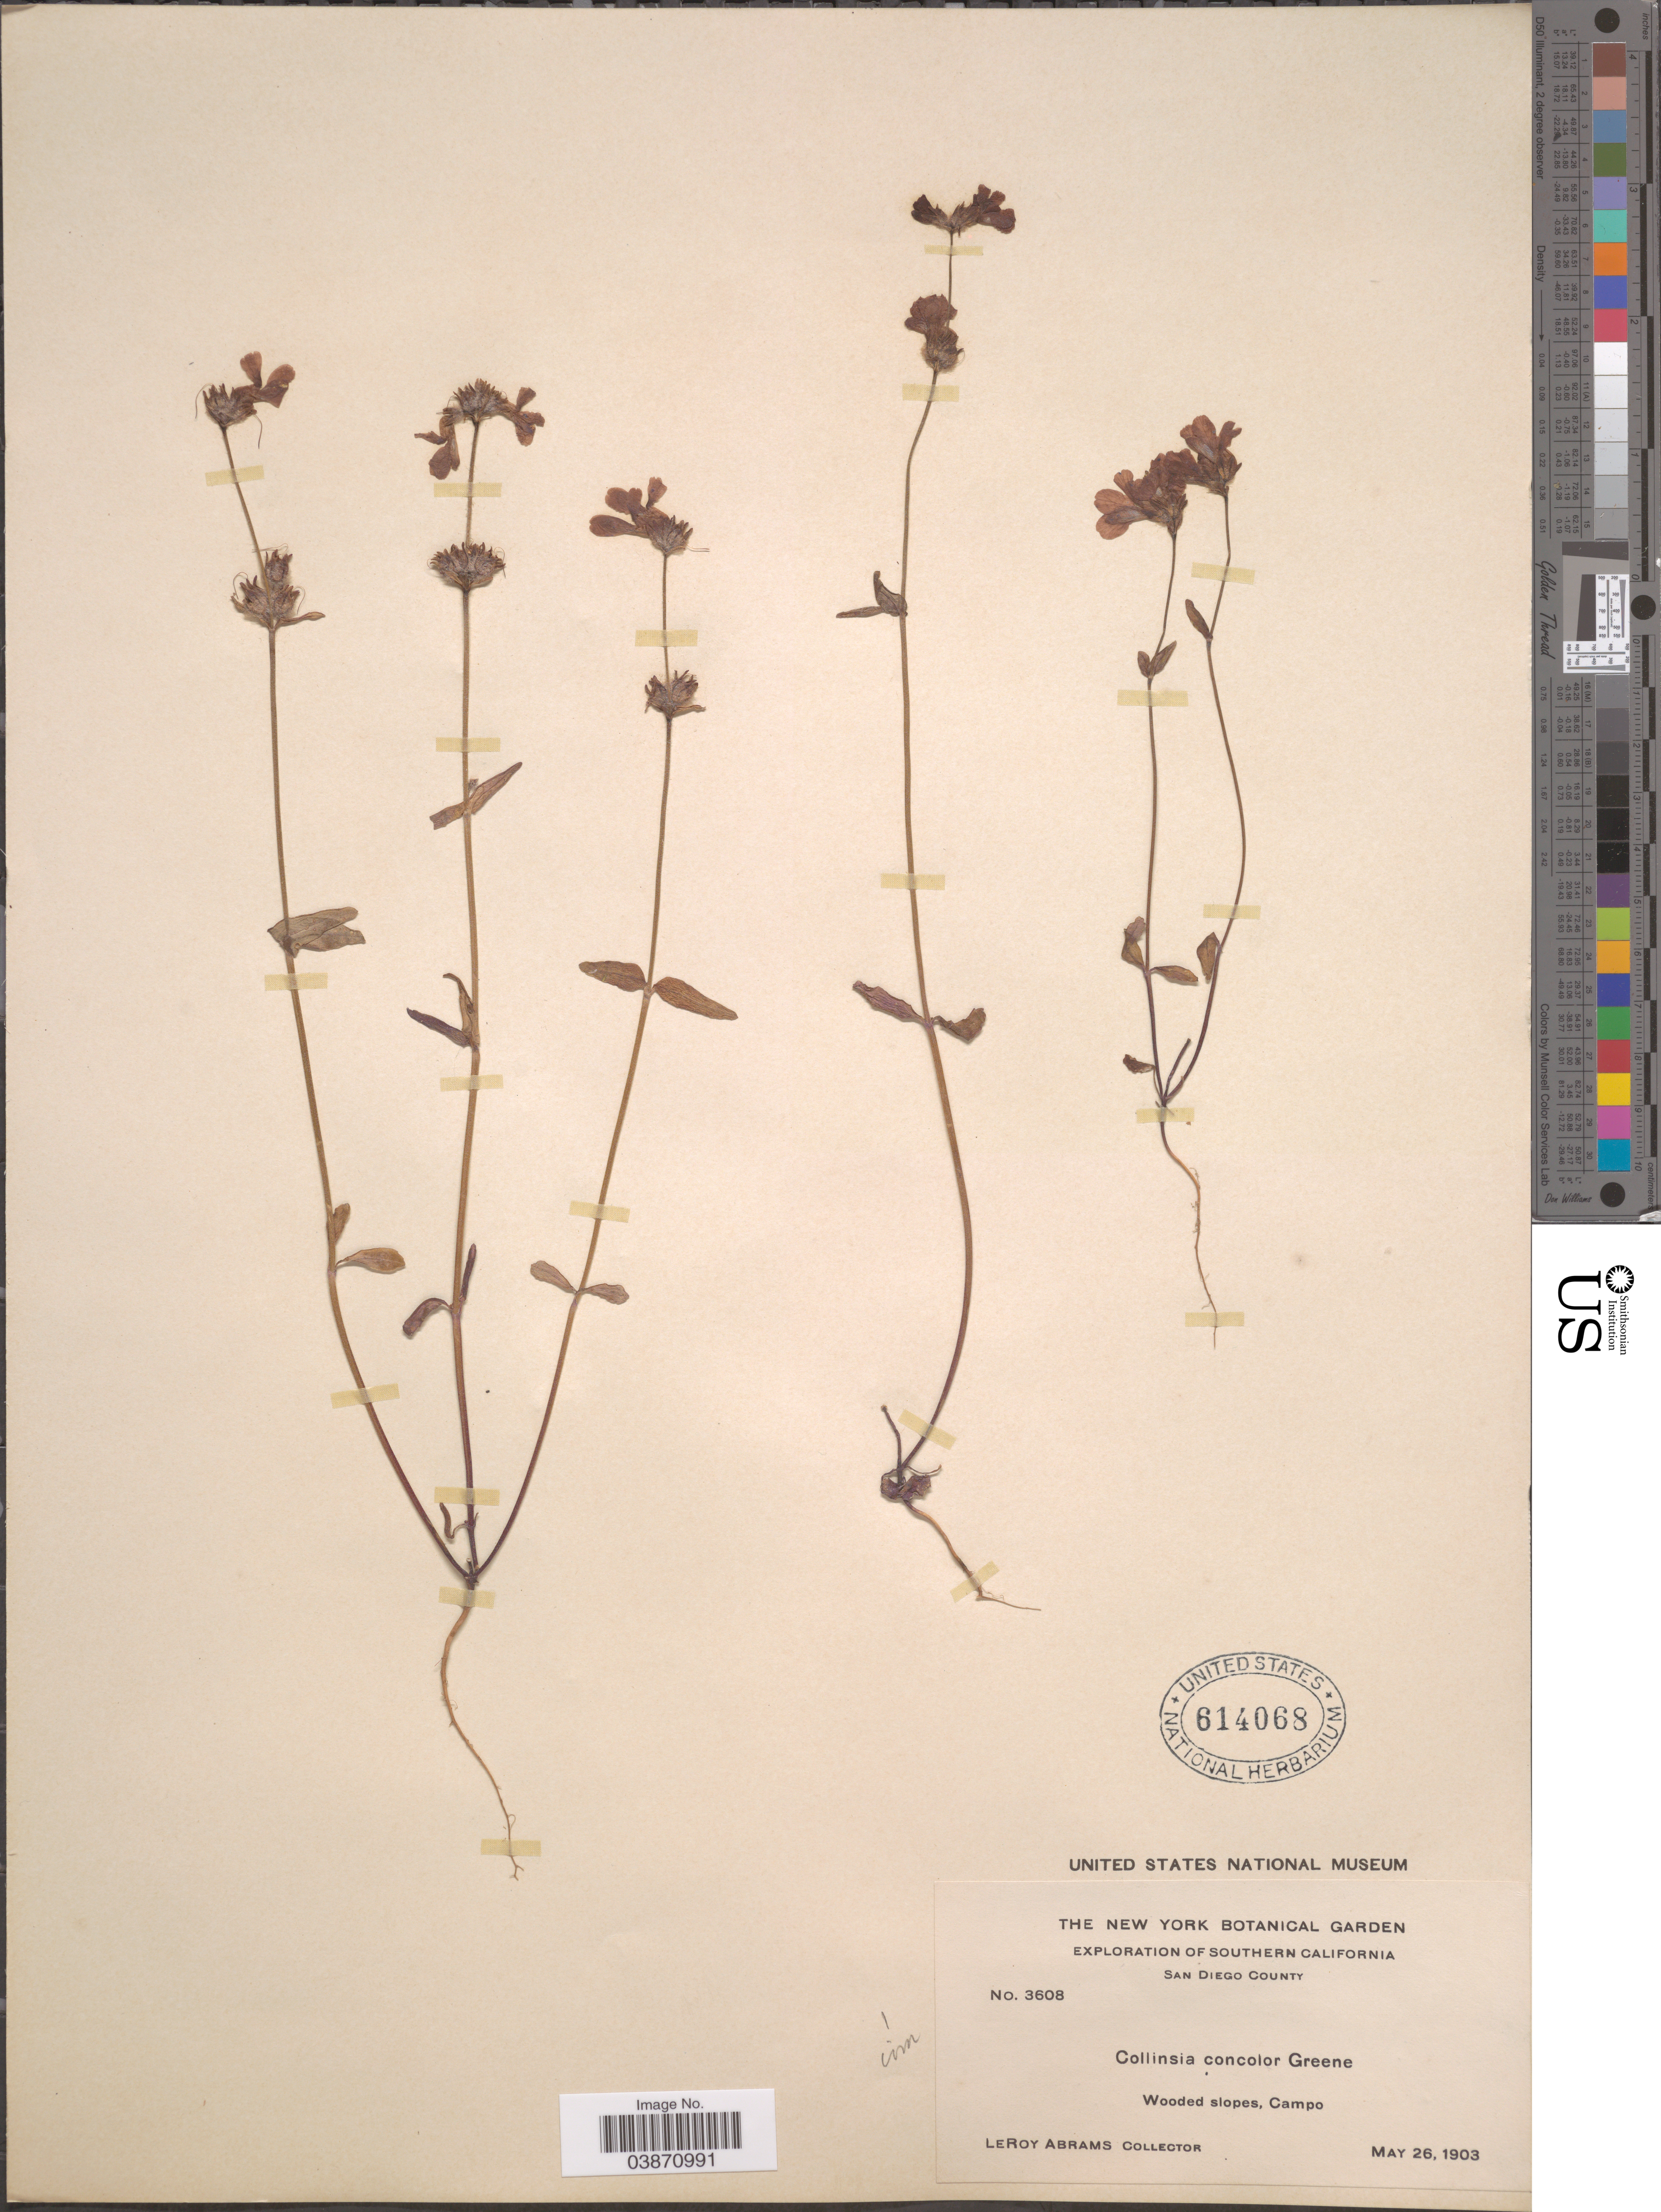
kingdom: Plantae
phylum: Tracheophyta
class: Magnoliopsida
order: Lamiales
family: Plantaginaceae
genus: Collinsia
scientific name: Collinsia concolor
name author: Greene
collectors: L. Abrams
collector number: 3608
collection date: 1903-05-26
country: United States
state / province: California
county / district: San Diego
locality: Southern California. San Diego County. Campo.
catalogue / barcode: US 614068